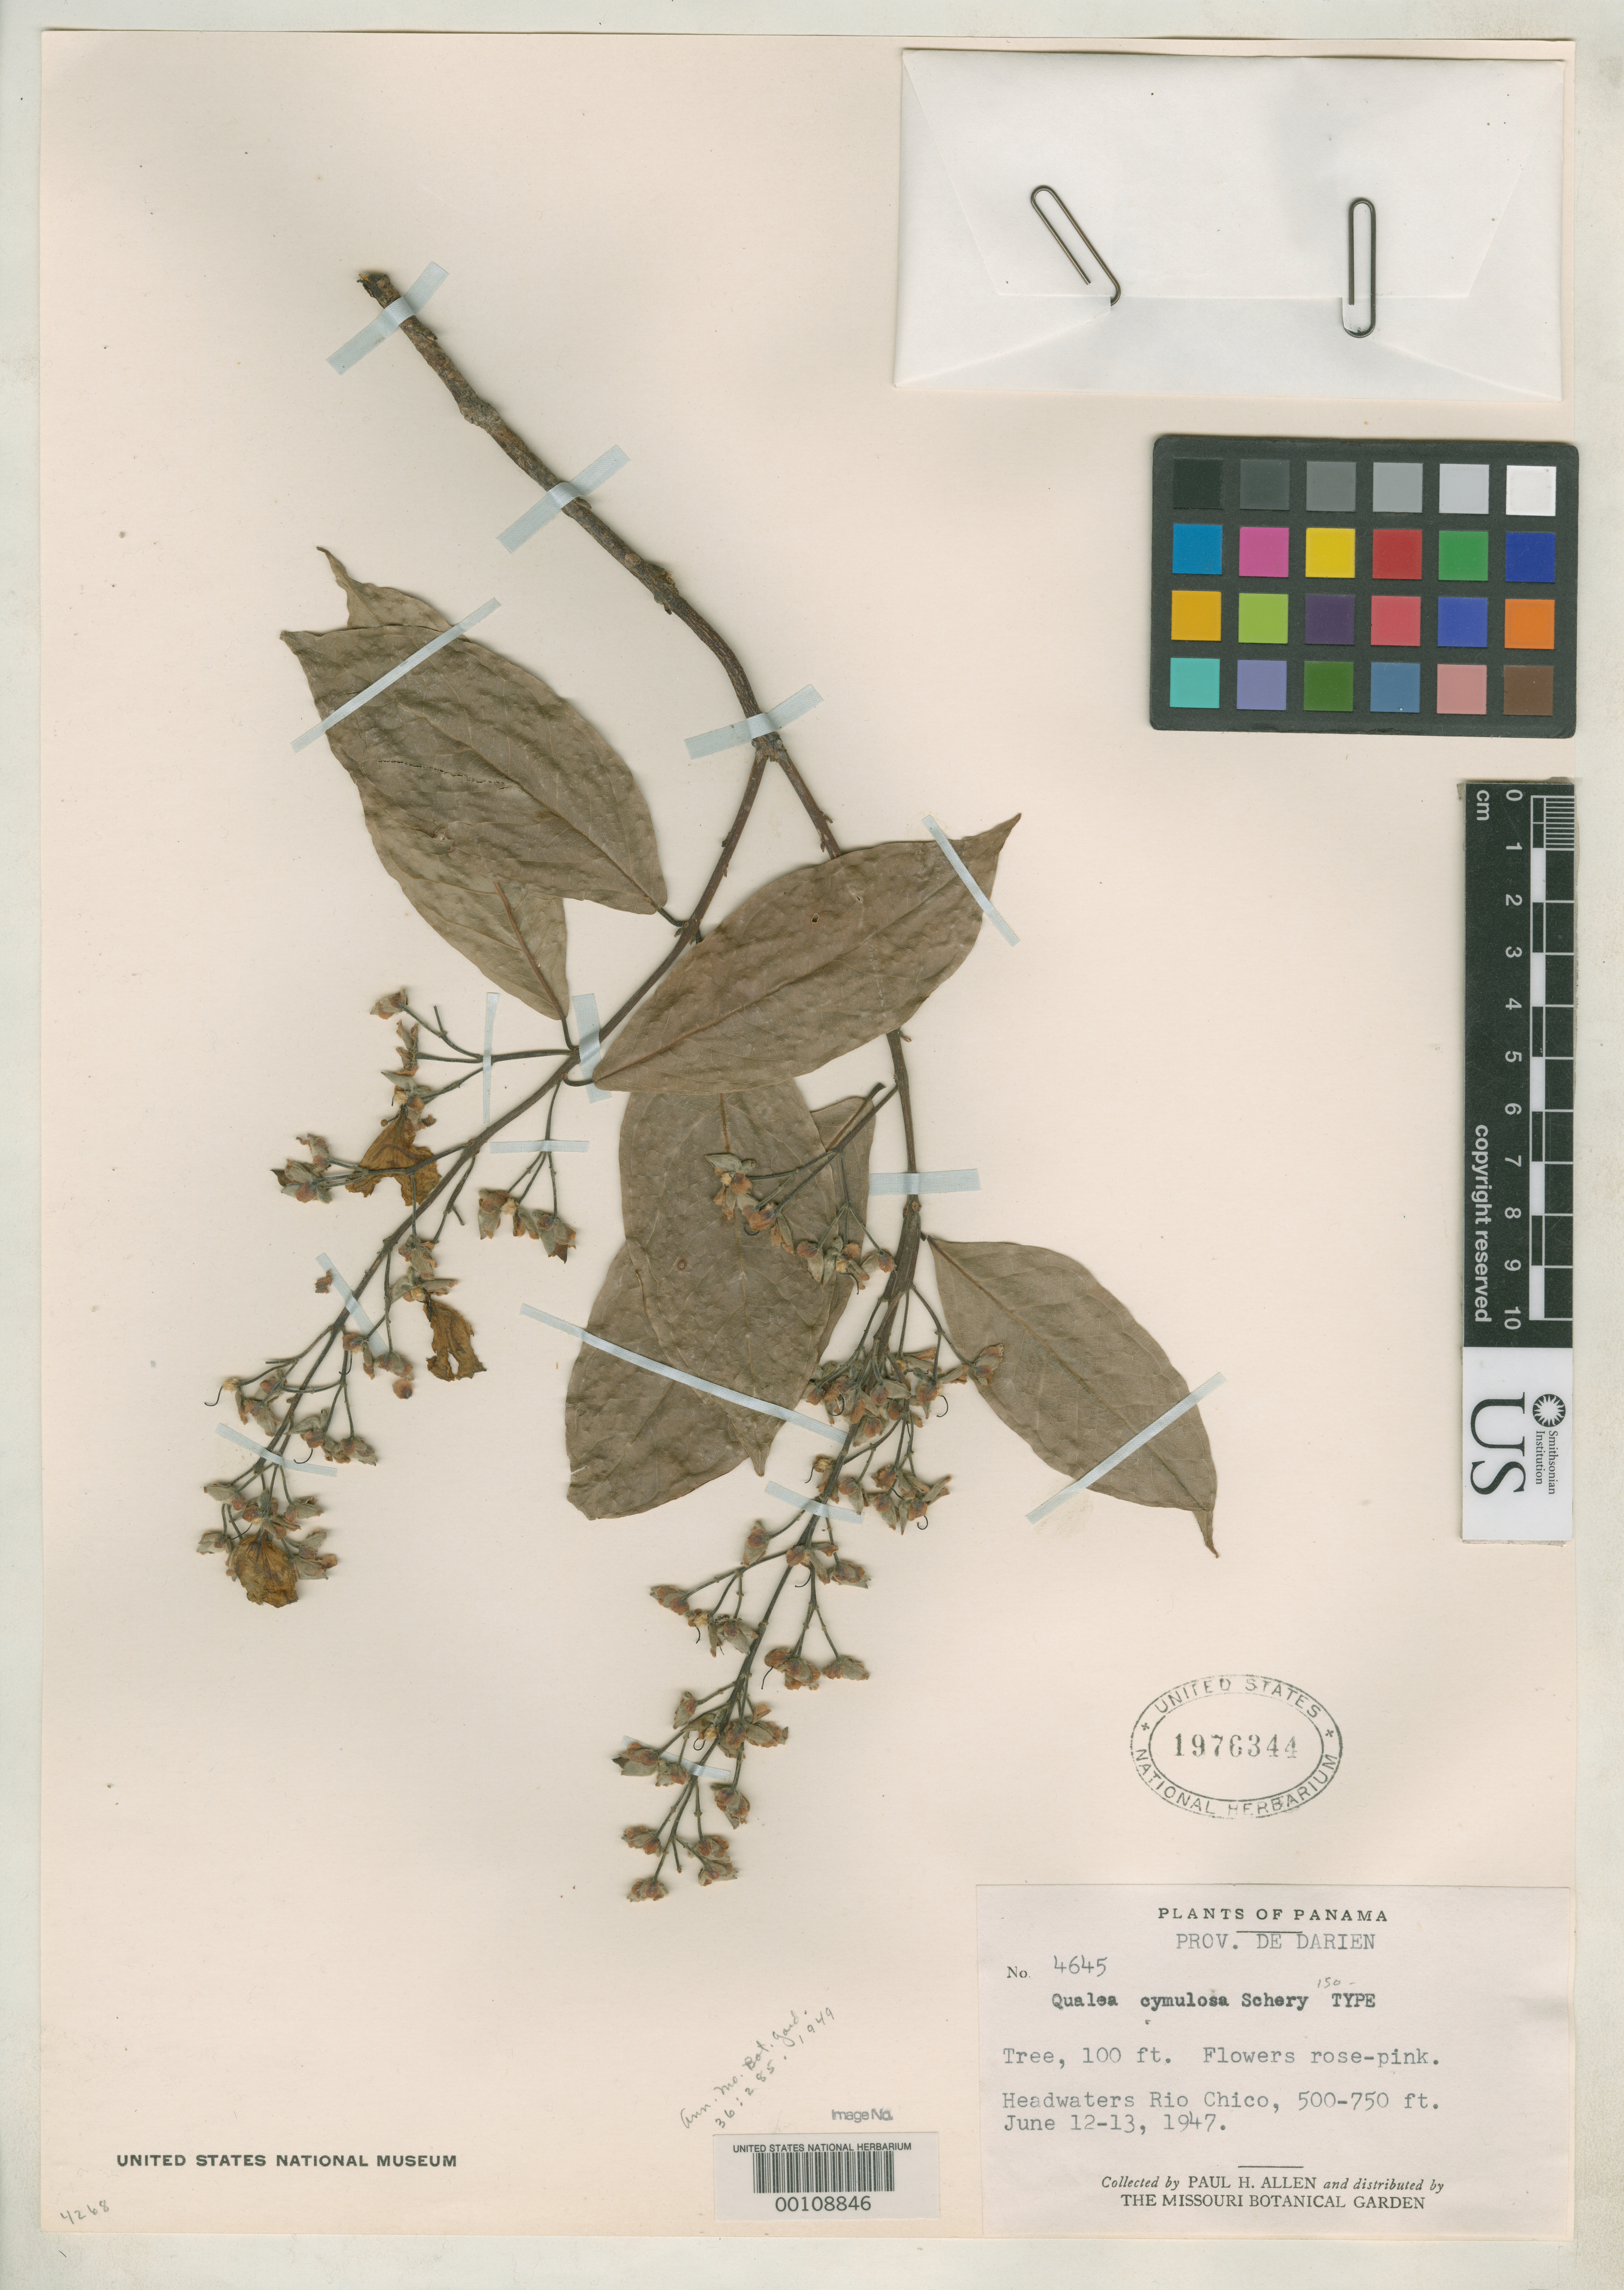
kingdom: Plantae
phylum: Tracheophyta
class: Magnoliopsida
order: Myrtales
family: Vochysiaceae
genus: Qualea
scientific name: Qualea cymulosa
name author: Schery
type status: Isotype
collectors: P. H. Allen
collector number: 4645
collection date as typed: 12 Jun 1947 to 13 Jun 1947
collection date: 1947-06-12/1947-06-13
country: Panama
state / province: Darién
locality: Headwaters of Rio Chico.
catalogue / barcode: US 1976344